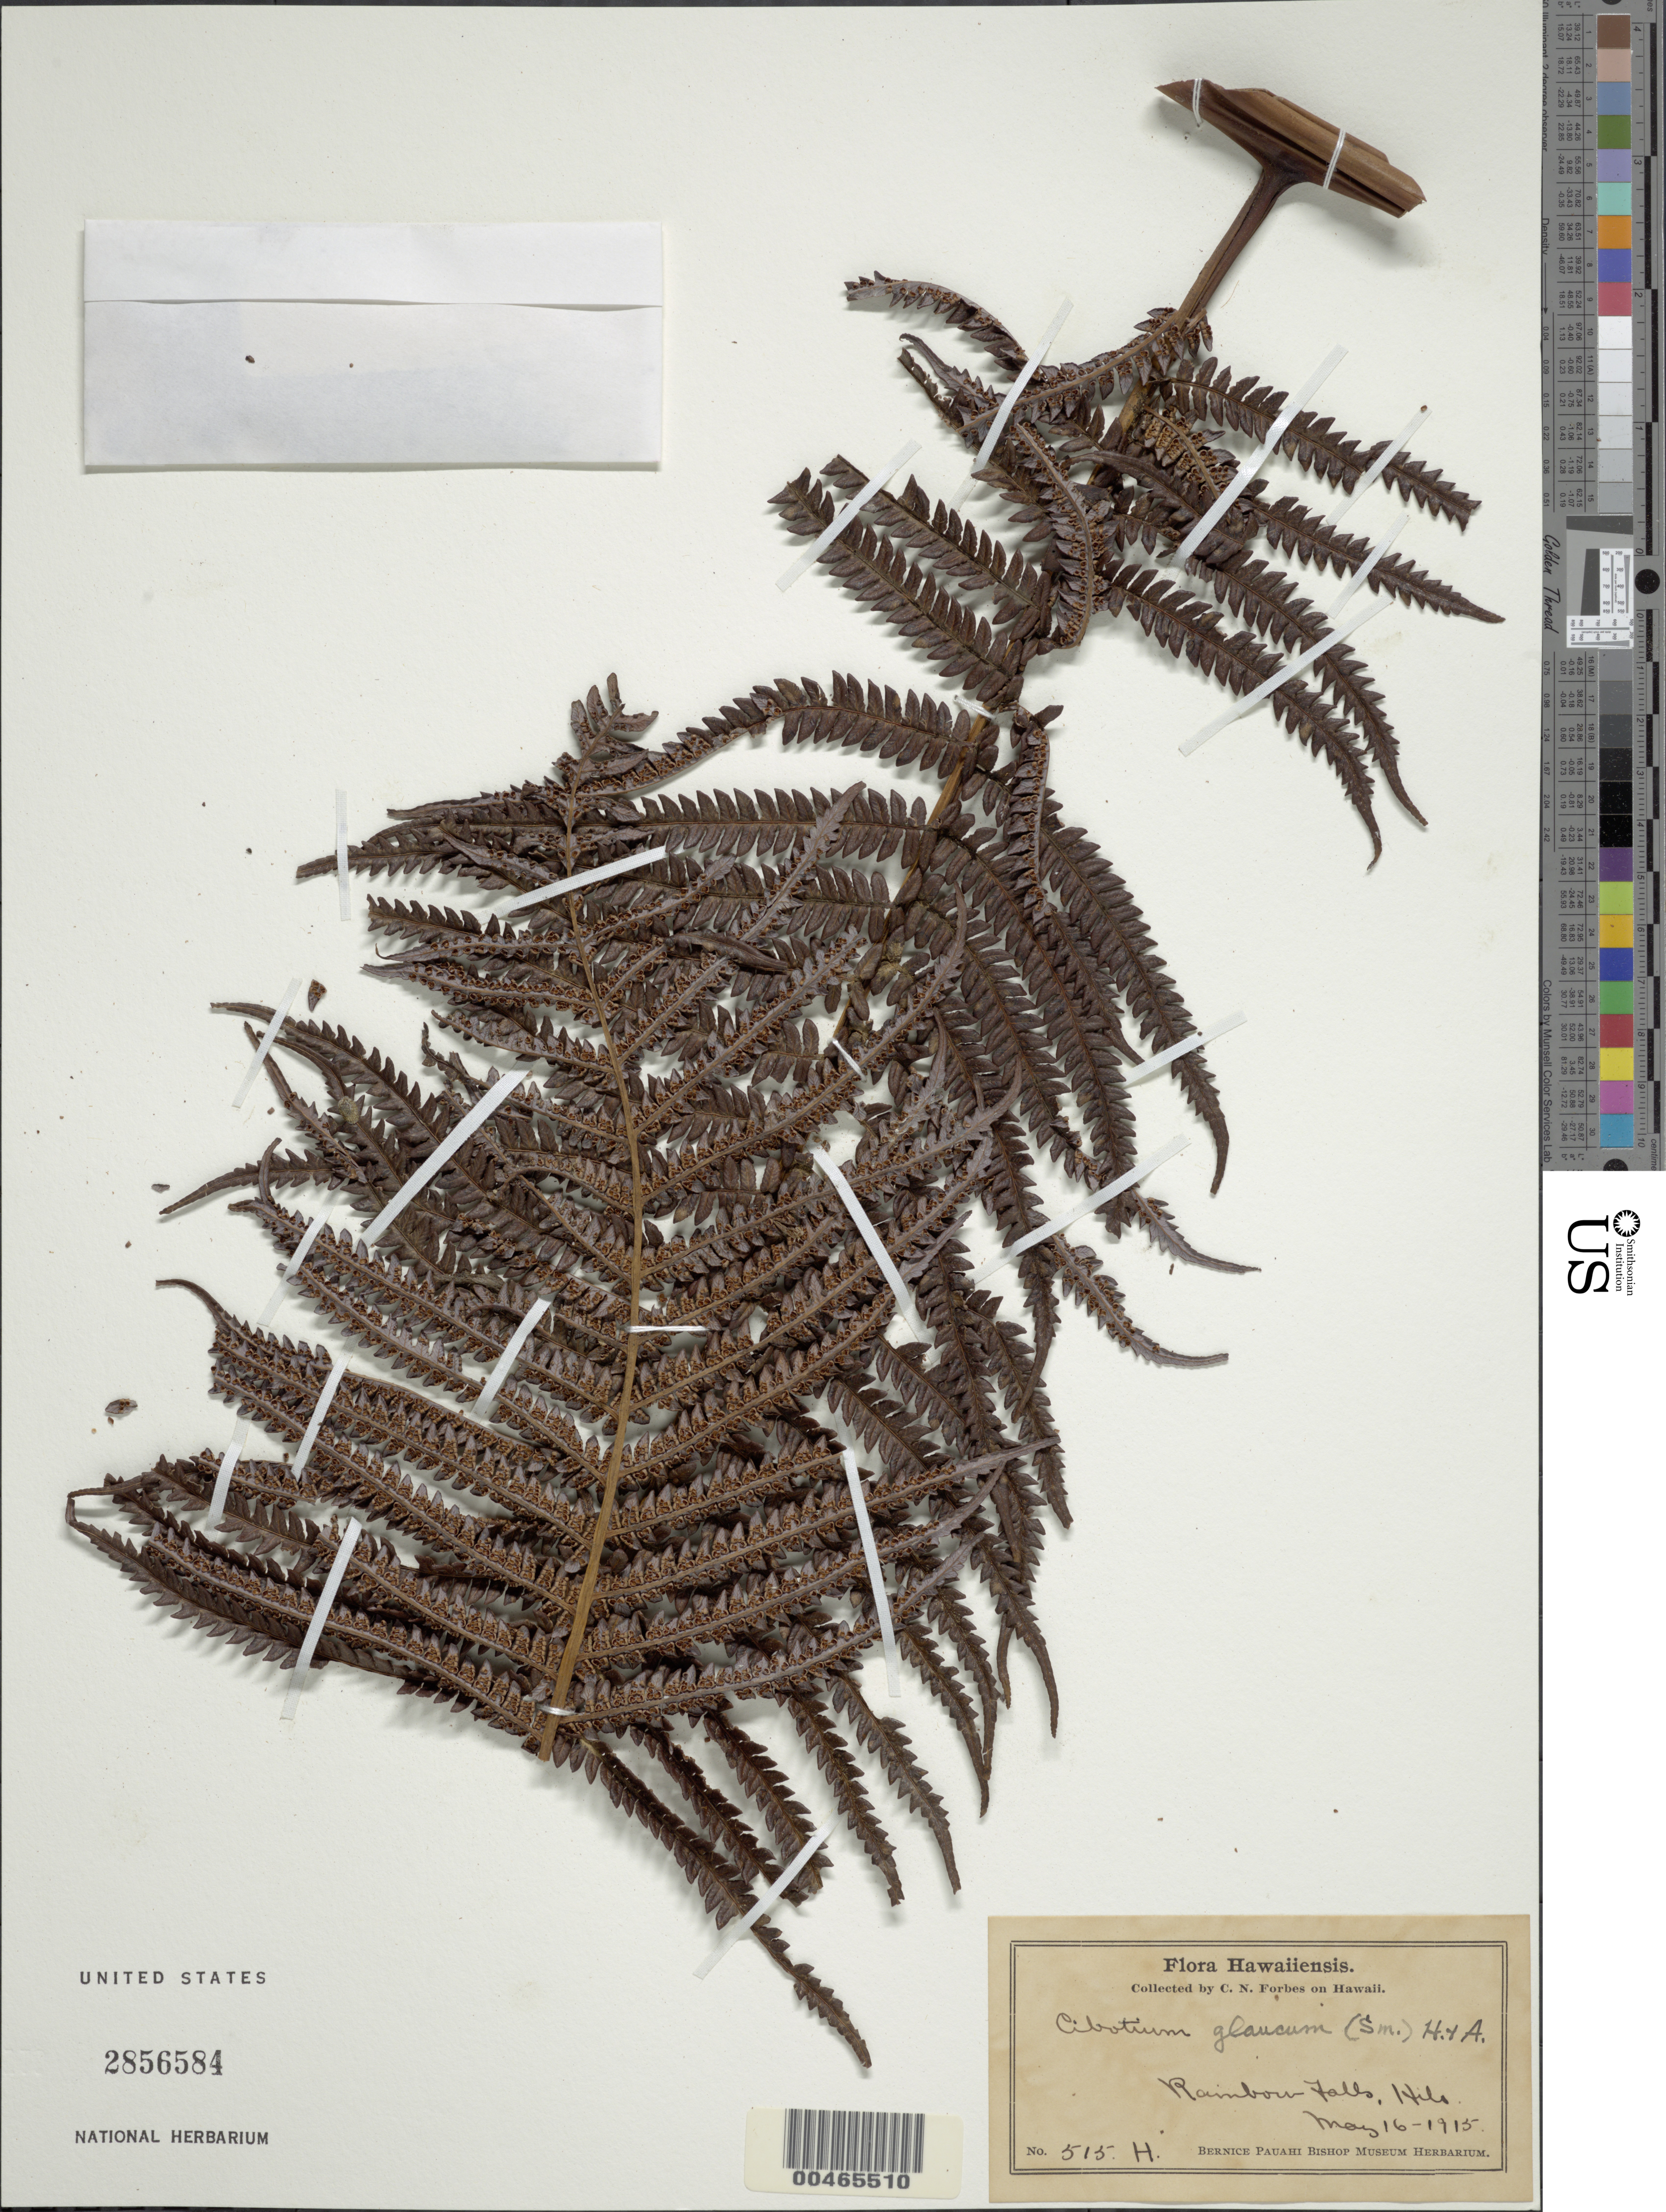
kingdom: Plantae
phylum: Tracheophyta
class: Polypodiopsida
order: Cyatheales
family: Cibotiaceae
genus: Cibotium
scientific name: Cibotium glaucum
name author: (Sm.) Hook. & Arn.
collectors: C. N. Forbes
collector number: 515.H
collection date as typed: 16 May 1915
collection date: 1915-05-16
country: United States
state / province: Hawaii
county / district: Hawaii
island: Hawaii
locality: Rainbow Falls, Hilo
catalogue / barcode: US 2856584